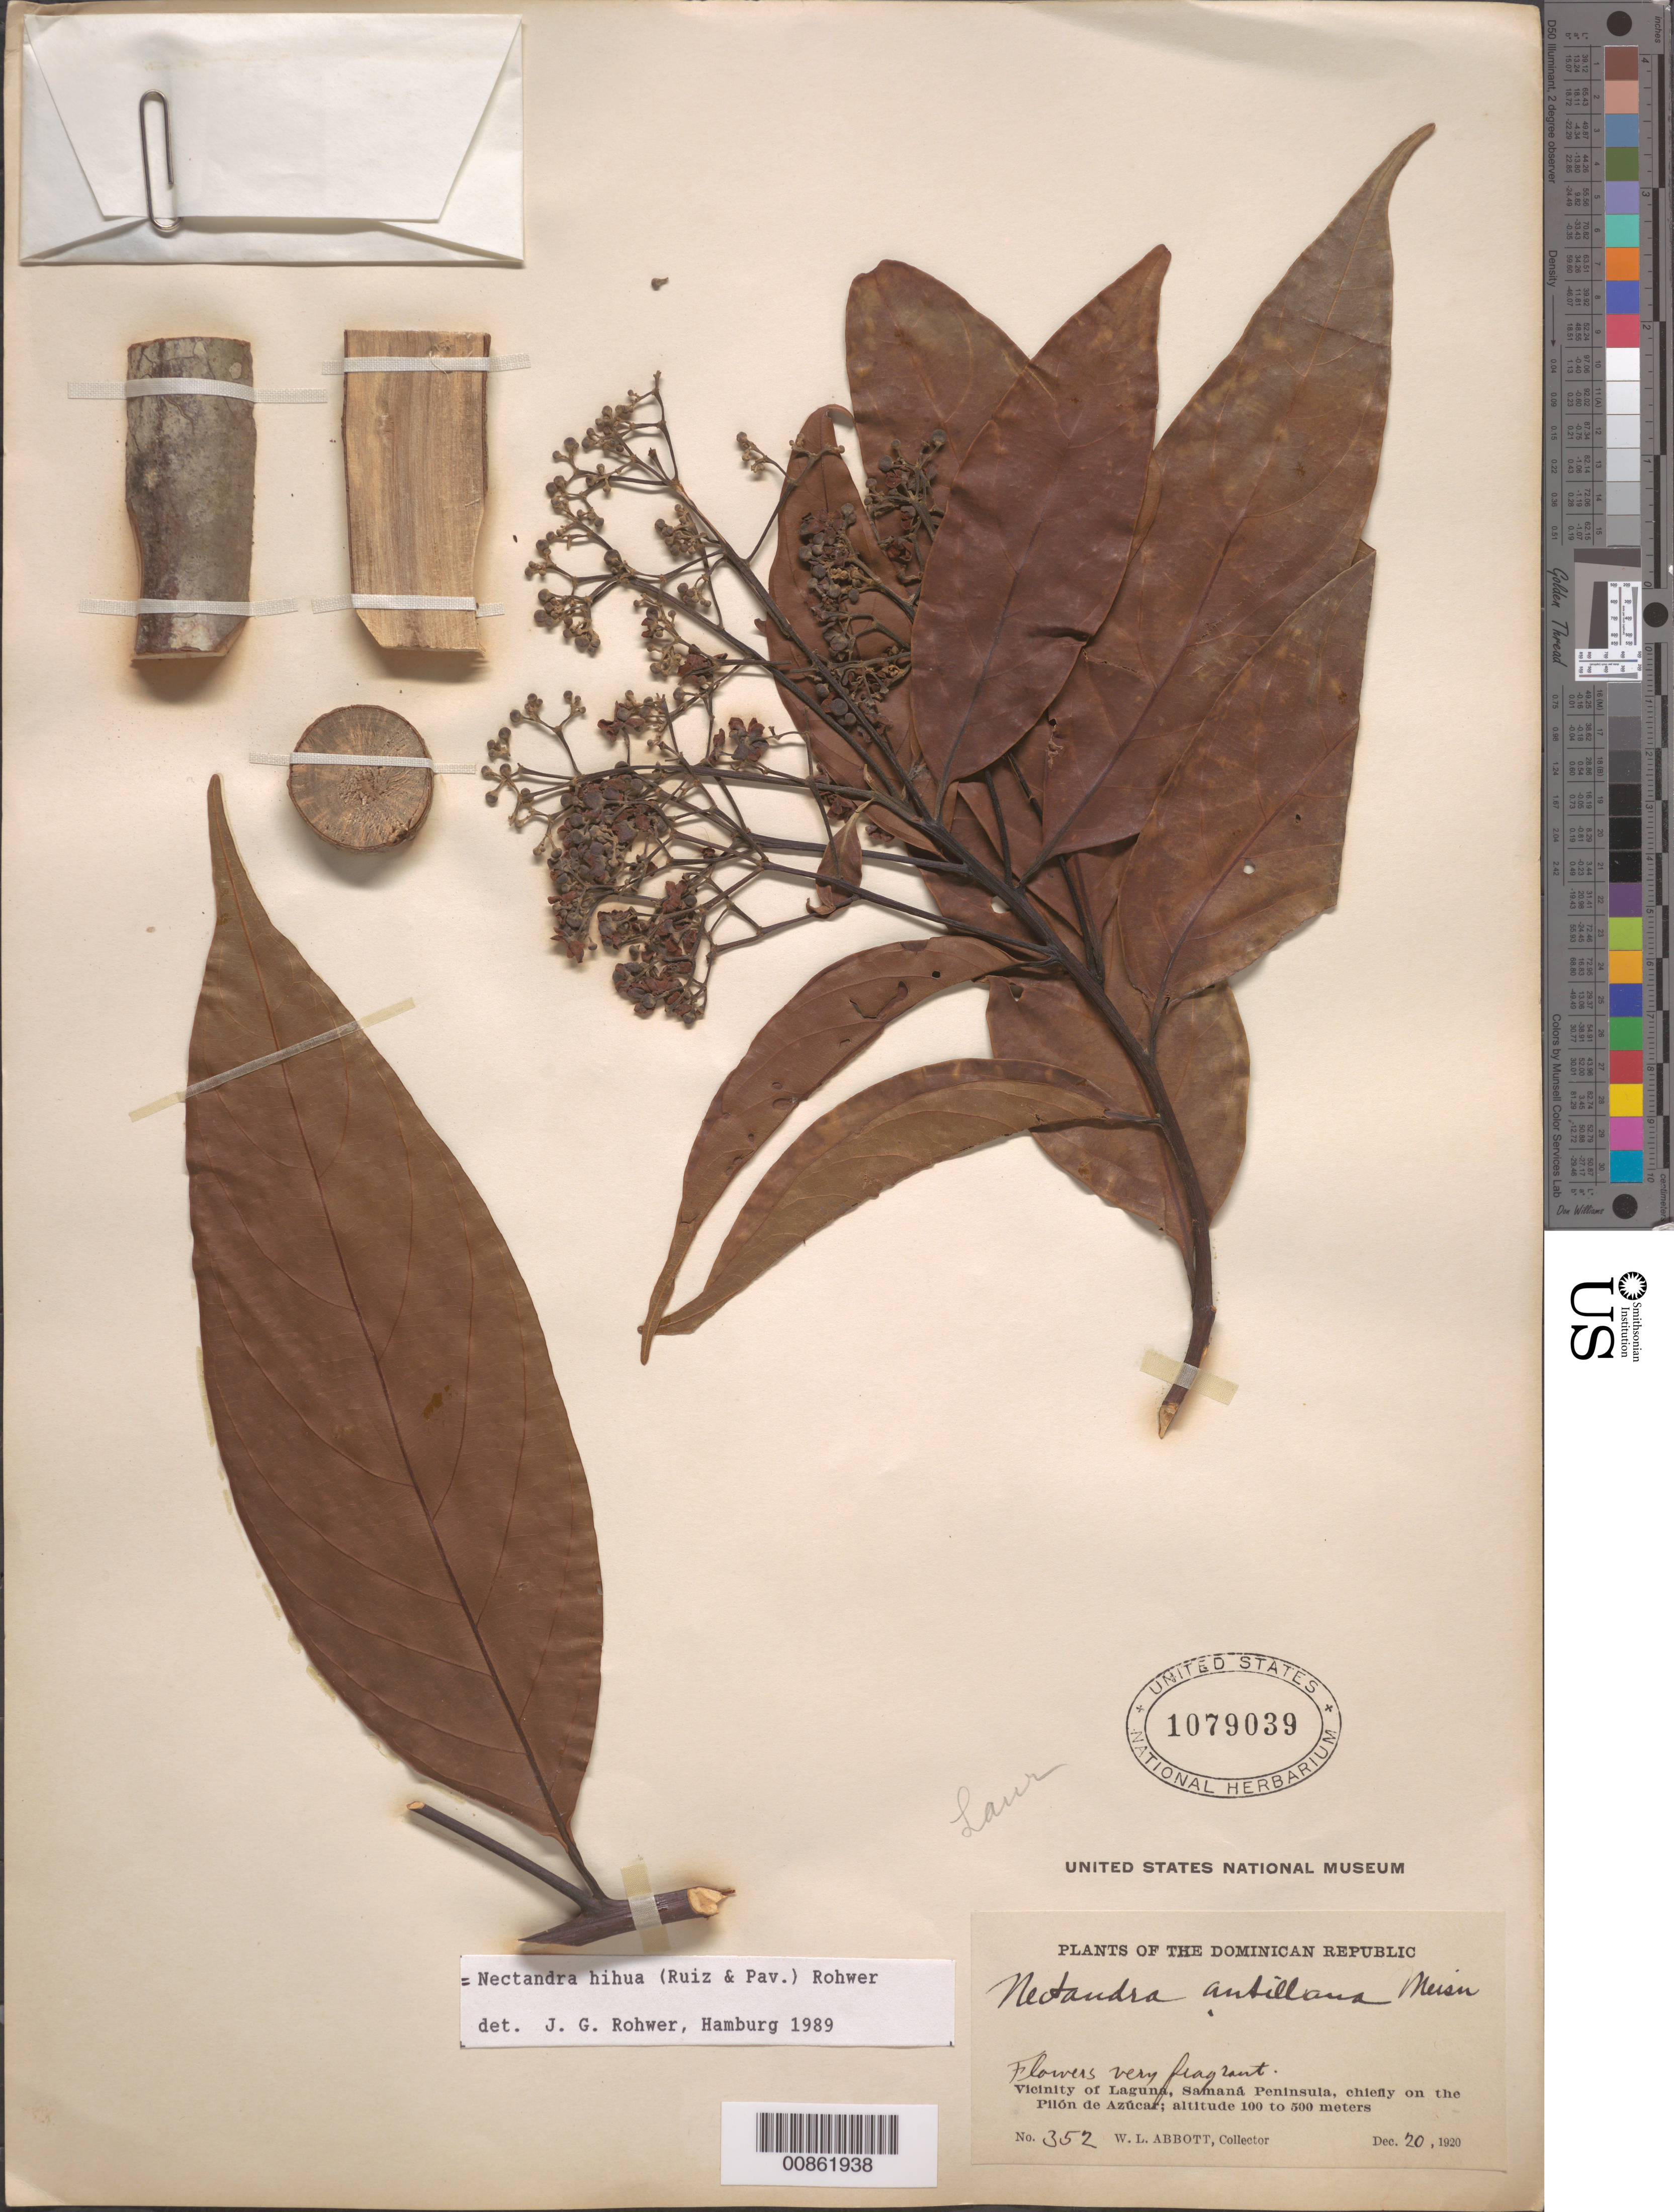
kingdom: Plantae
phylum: Tracheophyta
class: Magnoliopsida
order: Laurales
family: Lauraceae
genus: Nectandra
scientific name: Nectandra hihua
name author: (Ruiz & Pav.) Rohwer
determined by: Rohwer, J. G.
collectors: W. L. Abbott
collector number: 352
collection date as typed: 20 Dec 1920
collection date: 1920-12-20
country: Dominican Republic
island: Hispaniola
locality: Vicinity of Laguna, Samaná Peninsula, chiefly on the Pilón de Azúcar.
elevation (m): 100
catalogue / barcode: US 1079039